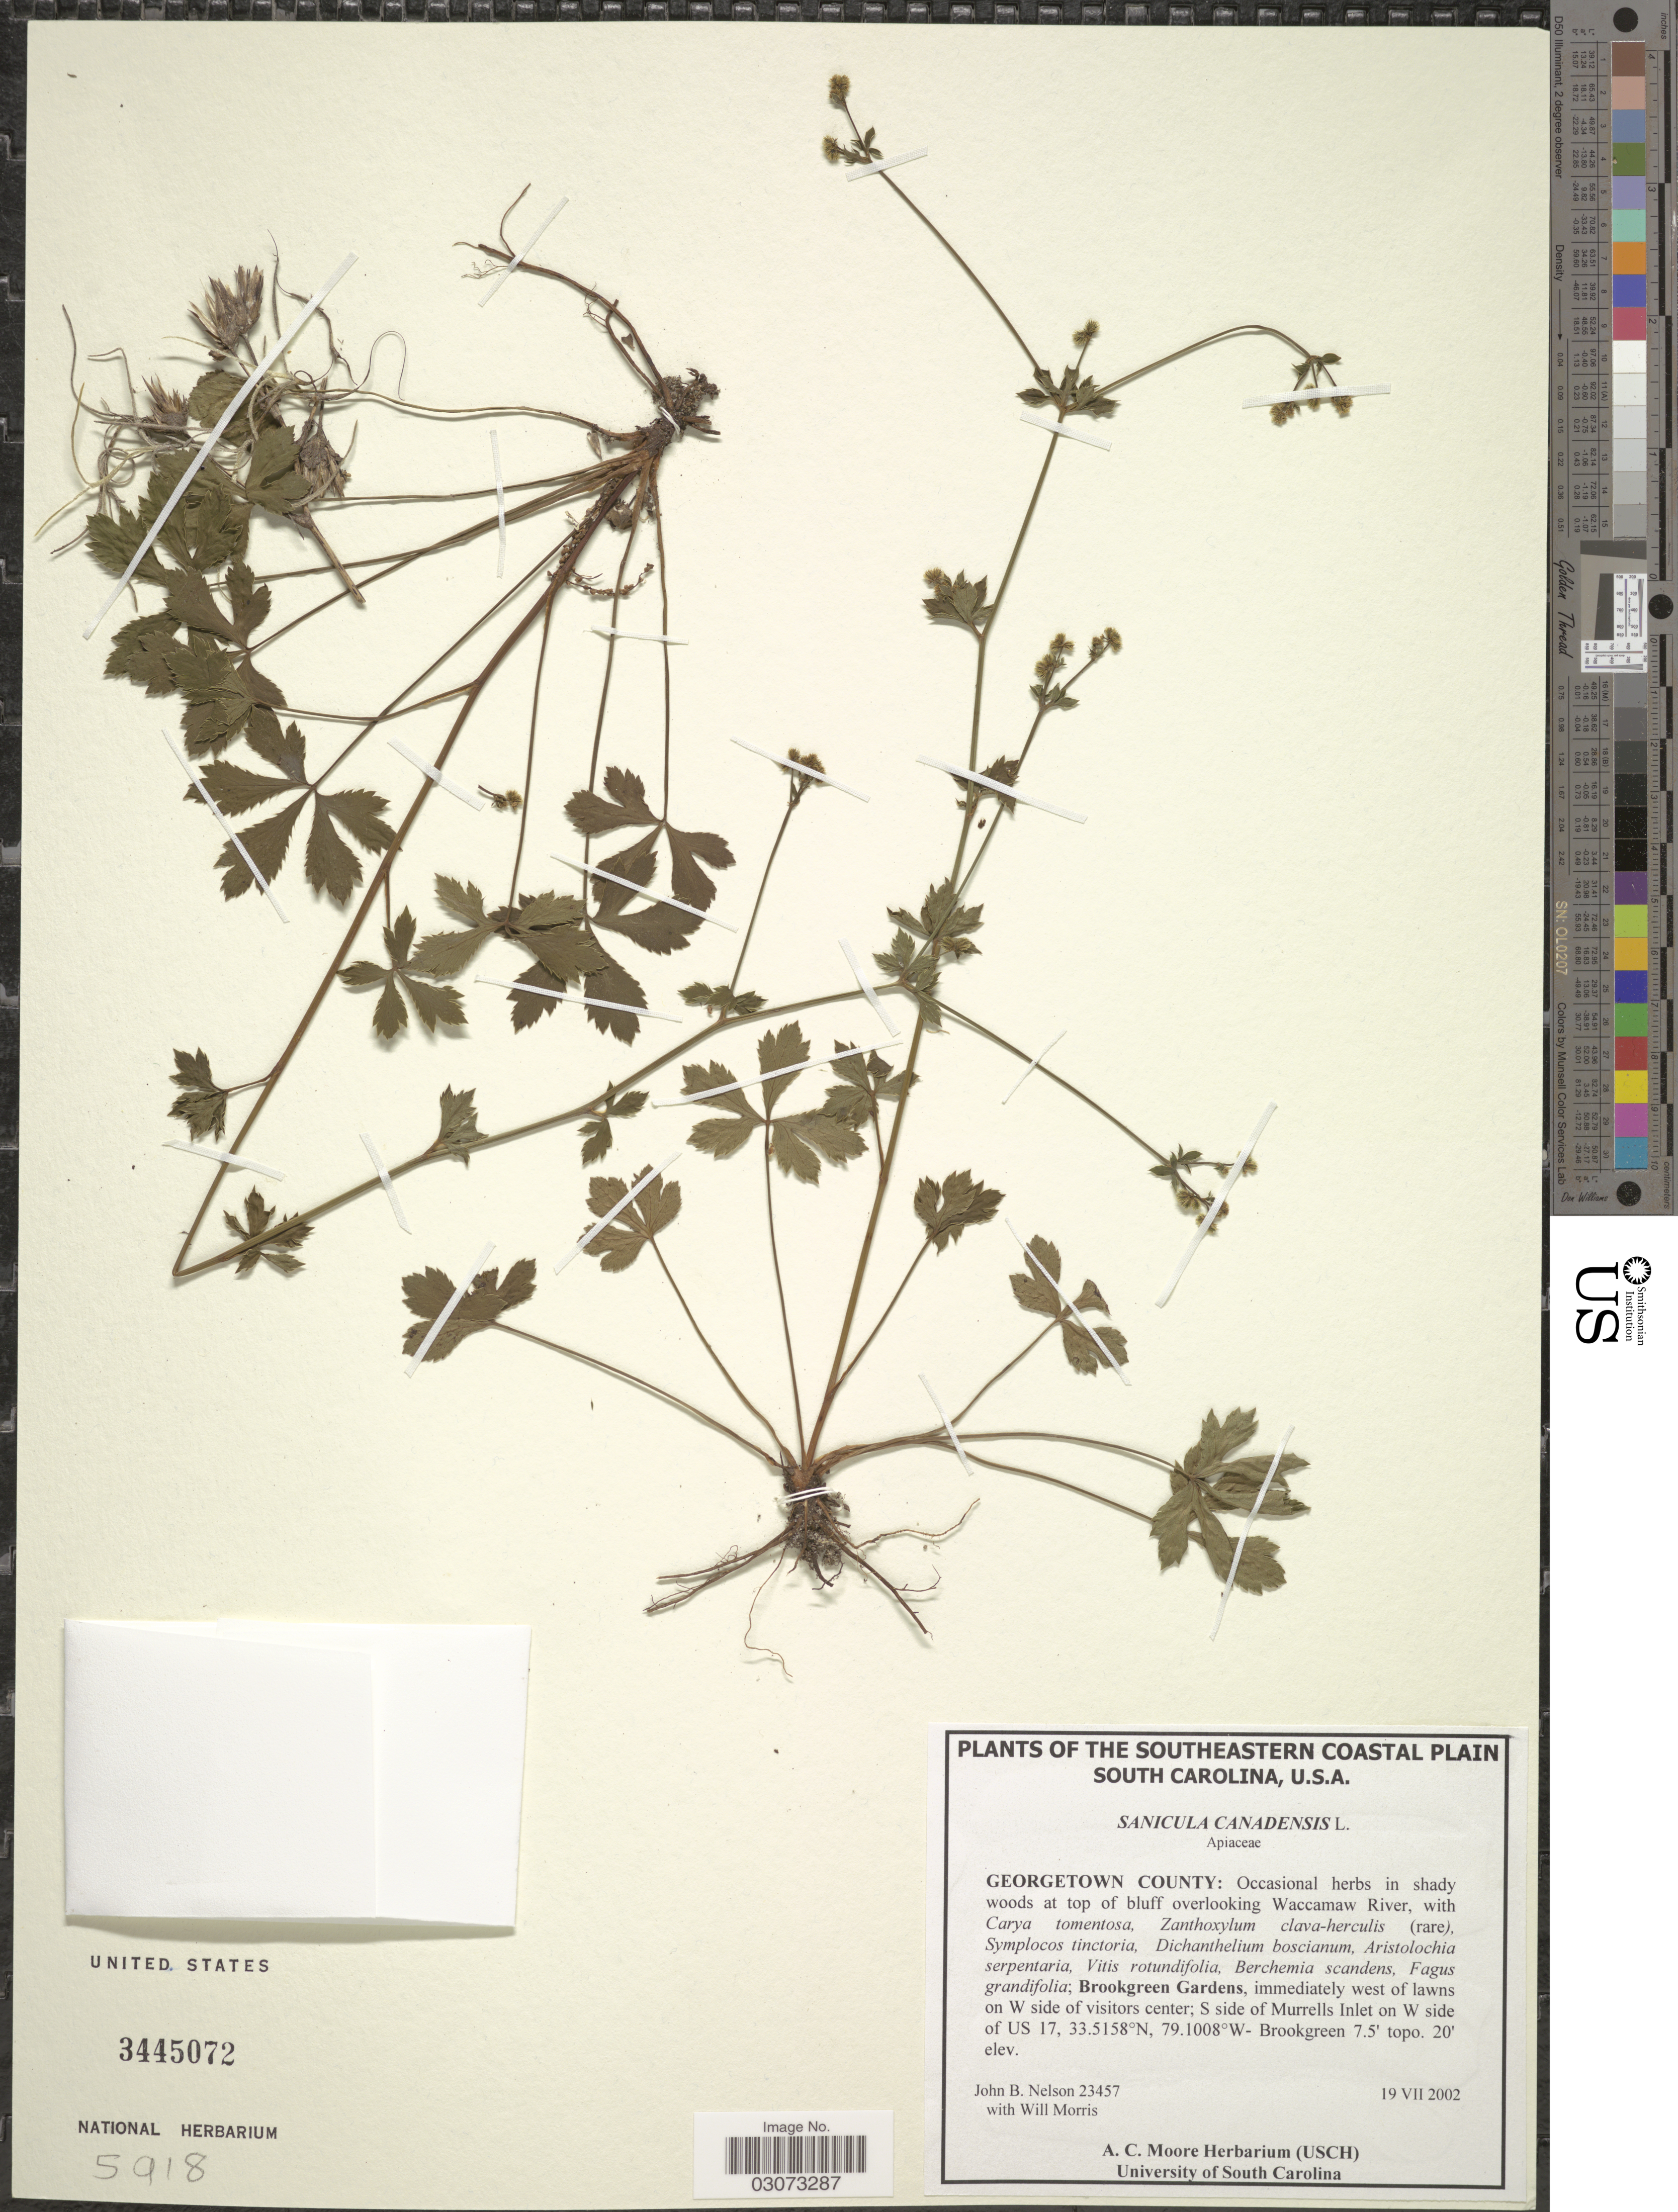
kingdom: Plantae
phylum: Tracheophyta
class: Magnoliopsida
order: Apiales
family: Apiaceae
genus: Sanicula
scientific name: Sanicula canadensis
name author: L.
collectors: J. B. Nelson & W. Morris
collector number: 23457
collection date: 2002-07-19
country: United States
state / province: South Carolina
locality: Southeastern Coastal Plain. Georgetown County: Brookgreen Gardens, immediately west of lawns on W side of visitors center; S side of Murrells Inlet on W side of US 17.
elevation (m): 6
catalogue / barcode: US 3445072